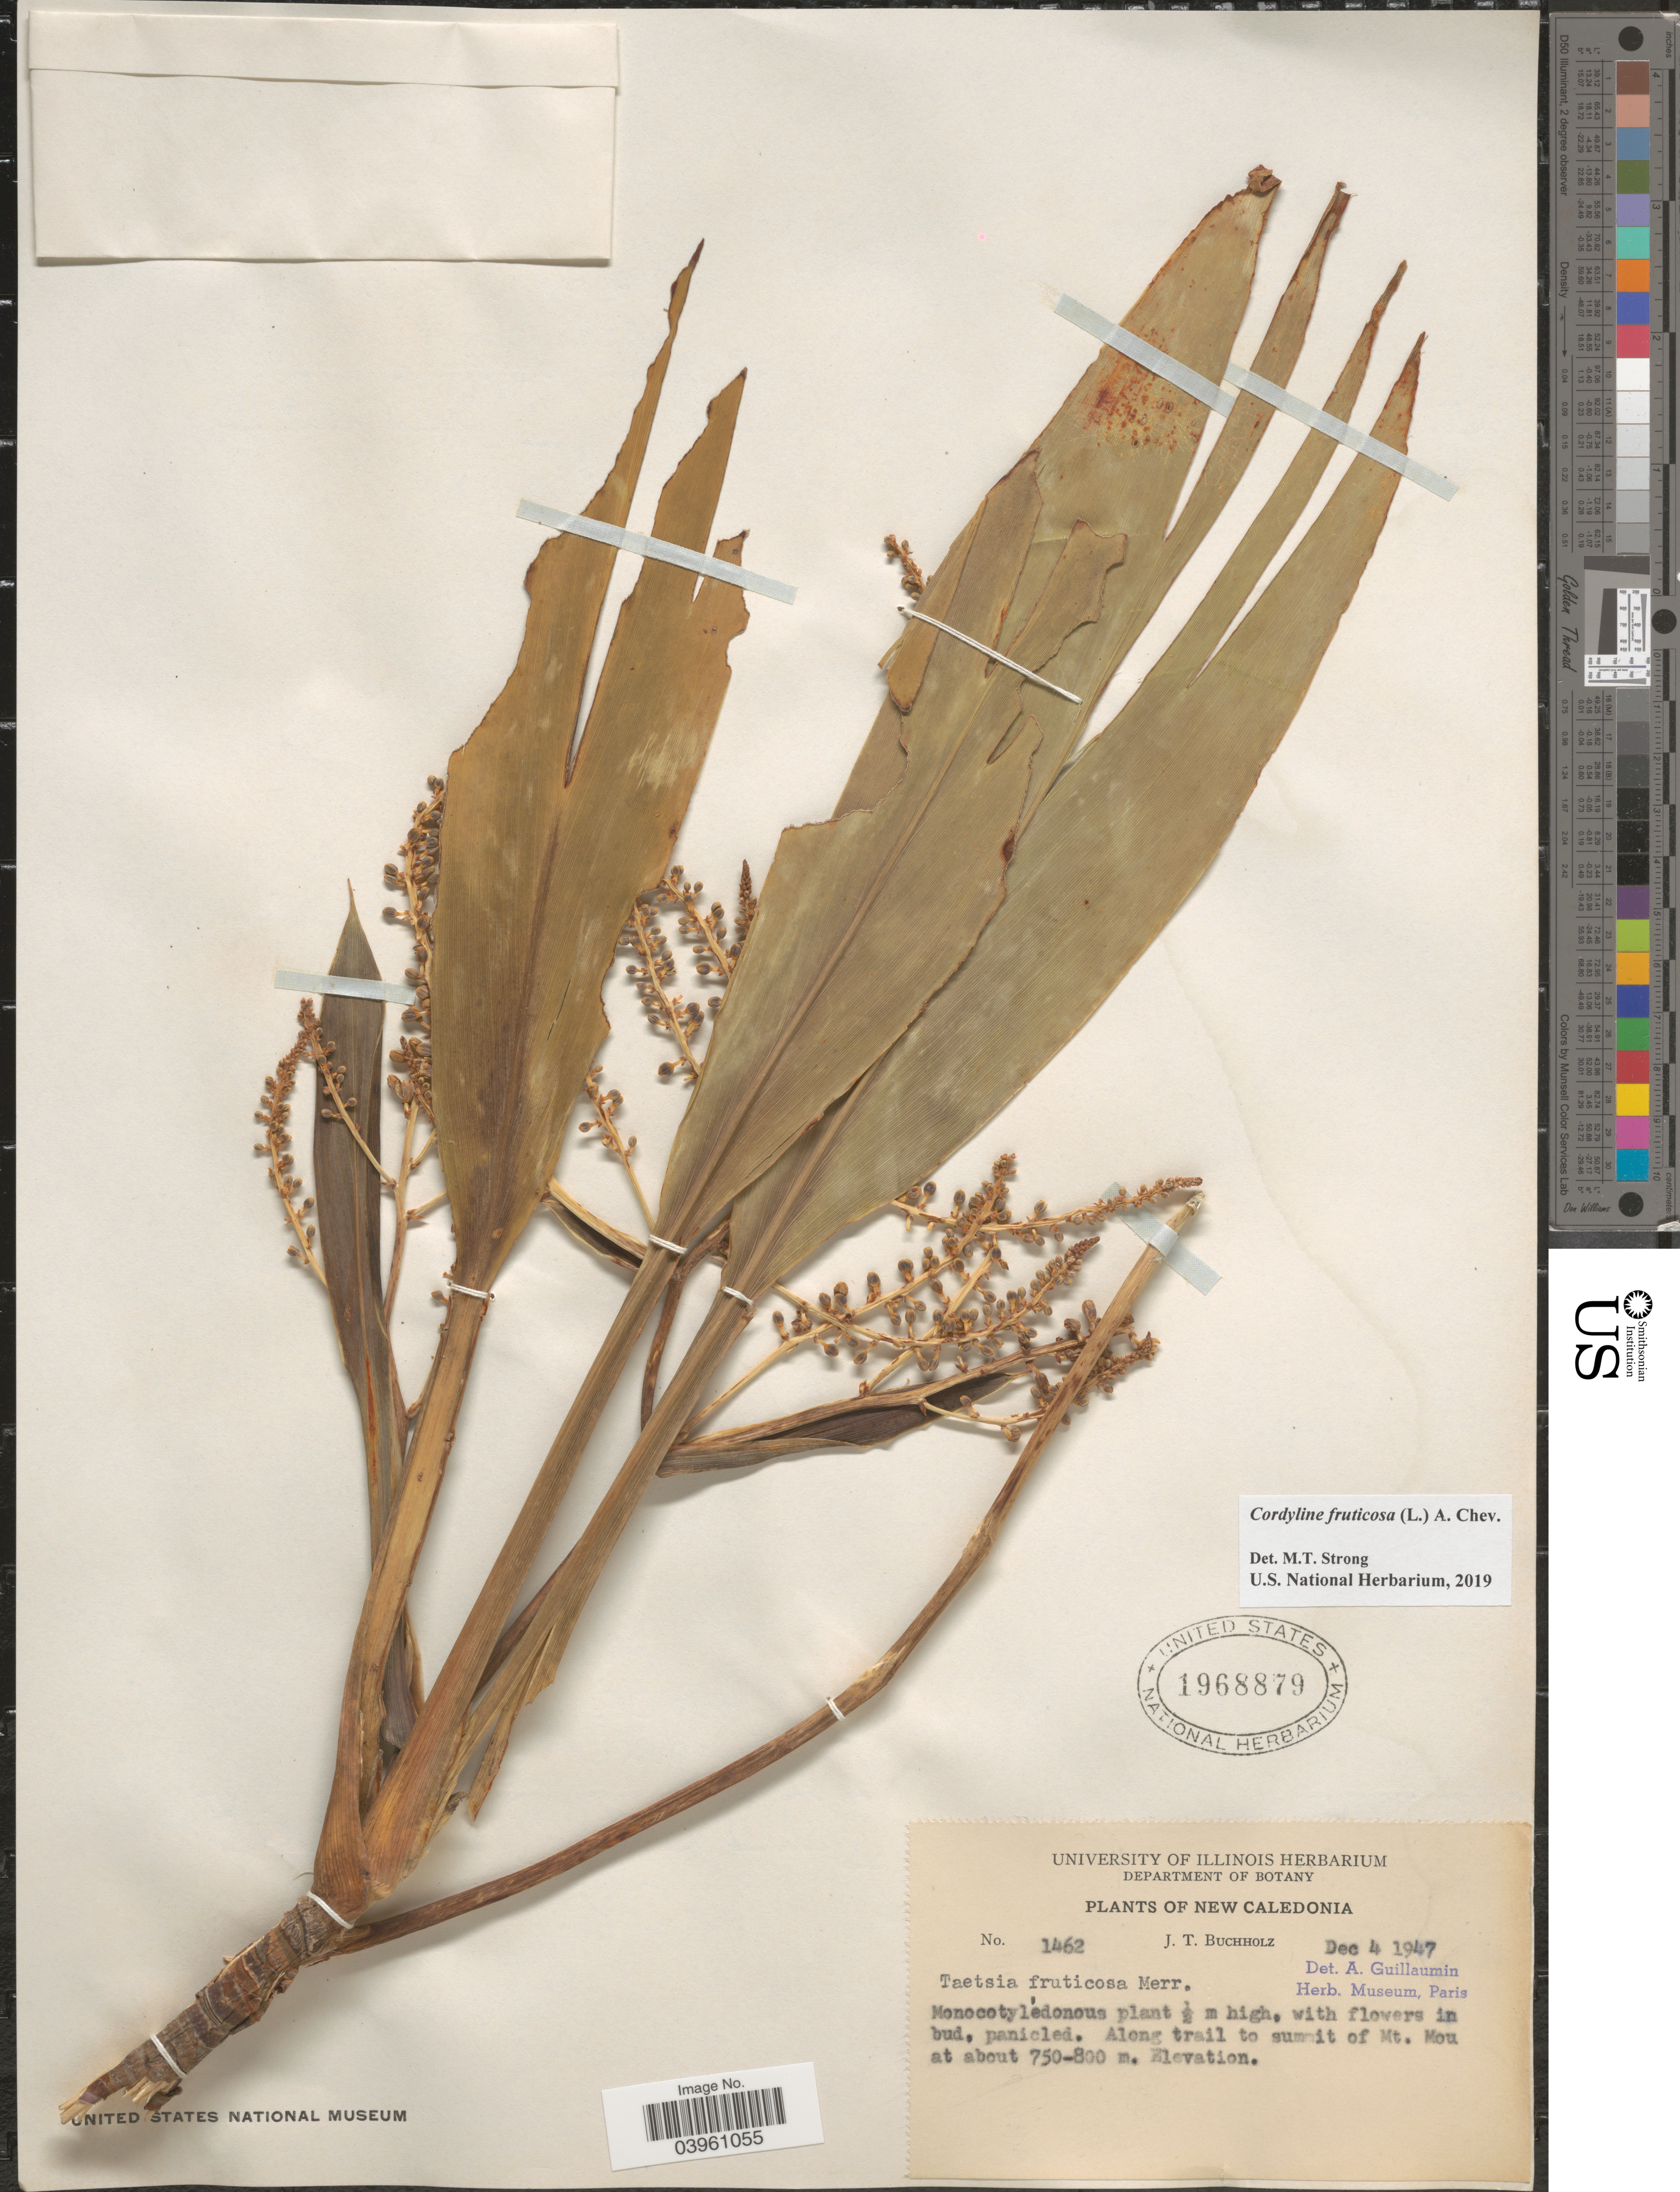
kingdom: Plantae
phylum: Tracheophyta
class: Liliopsida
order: Asparagales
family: Asparagaceae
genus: Cordyline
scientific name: Cordyline fruticosa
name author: (L.) A. Chev.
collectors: J. Buccholz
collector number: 1462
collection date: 1947-12-04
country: New Caledonia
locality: Along trail to summit of Mt. Mou.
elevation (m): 750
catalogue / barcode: US 1968879